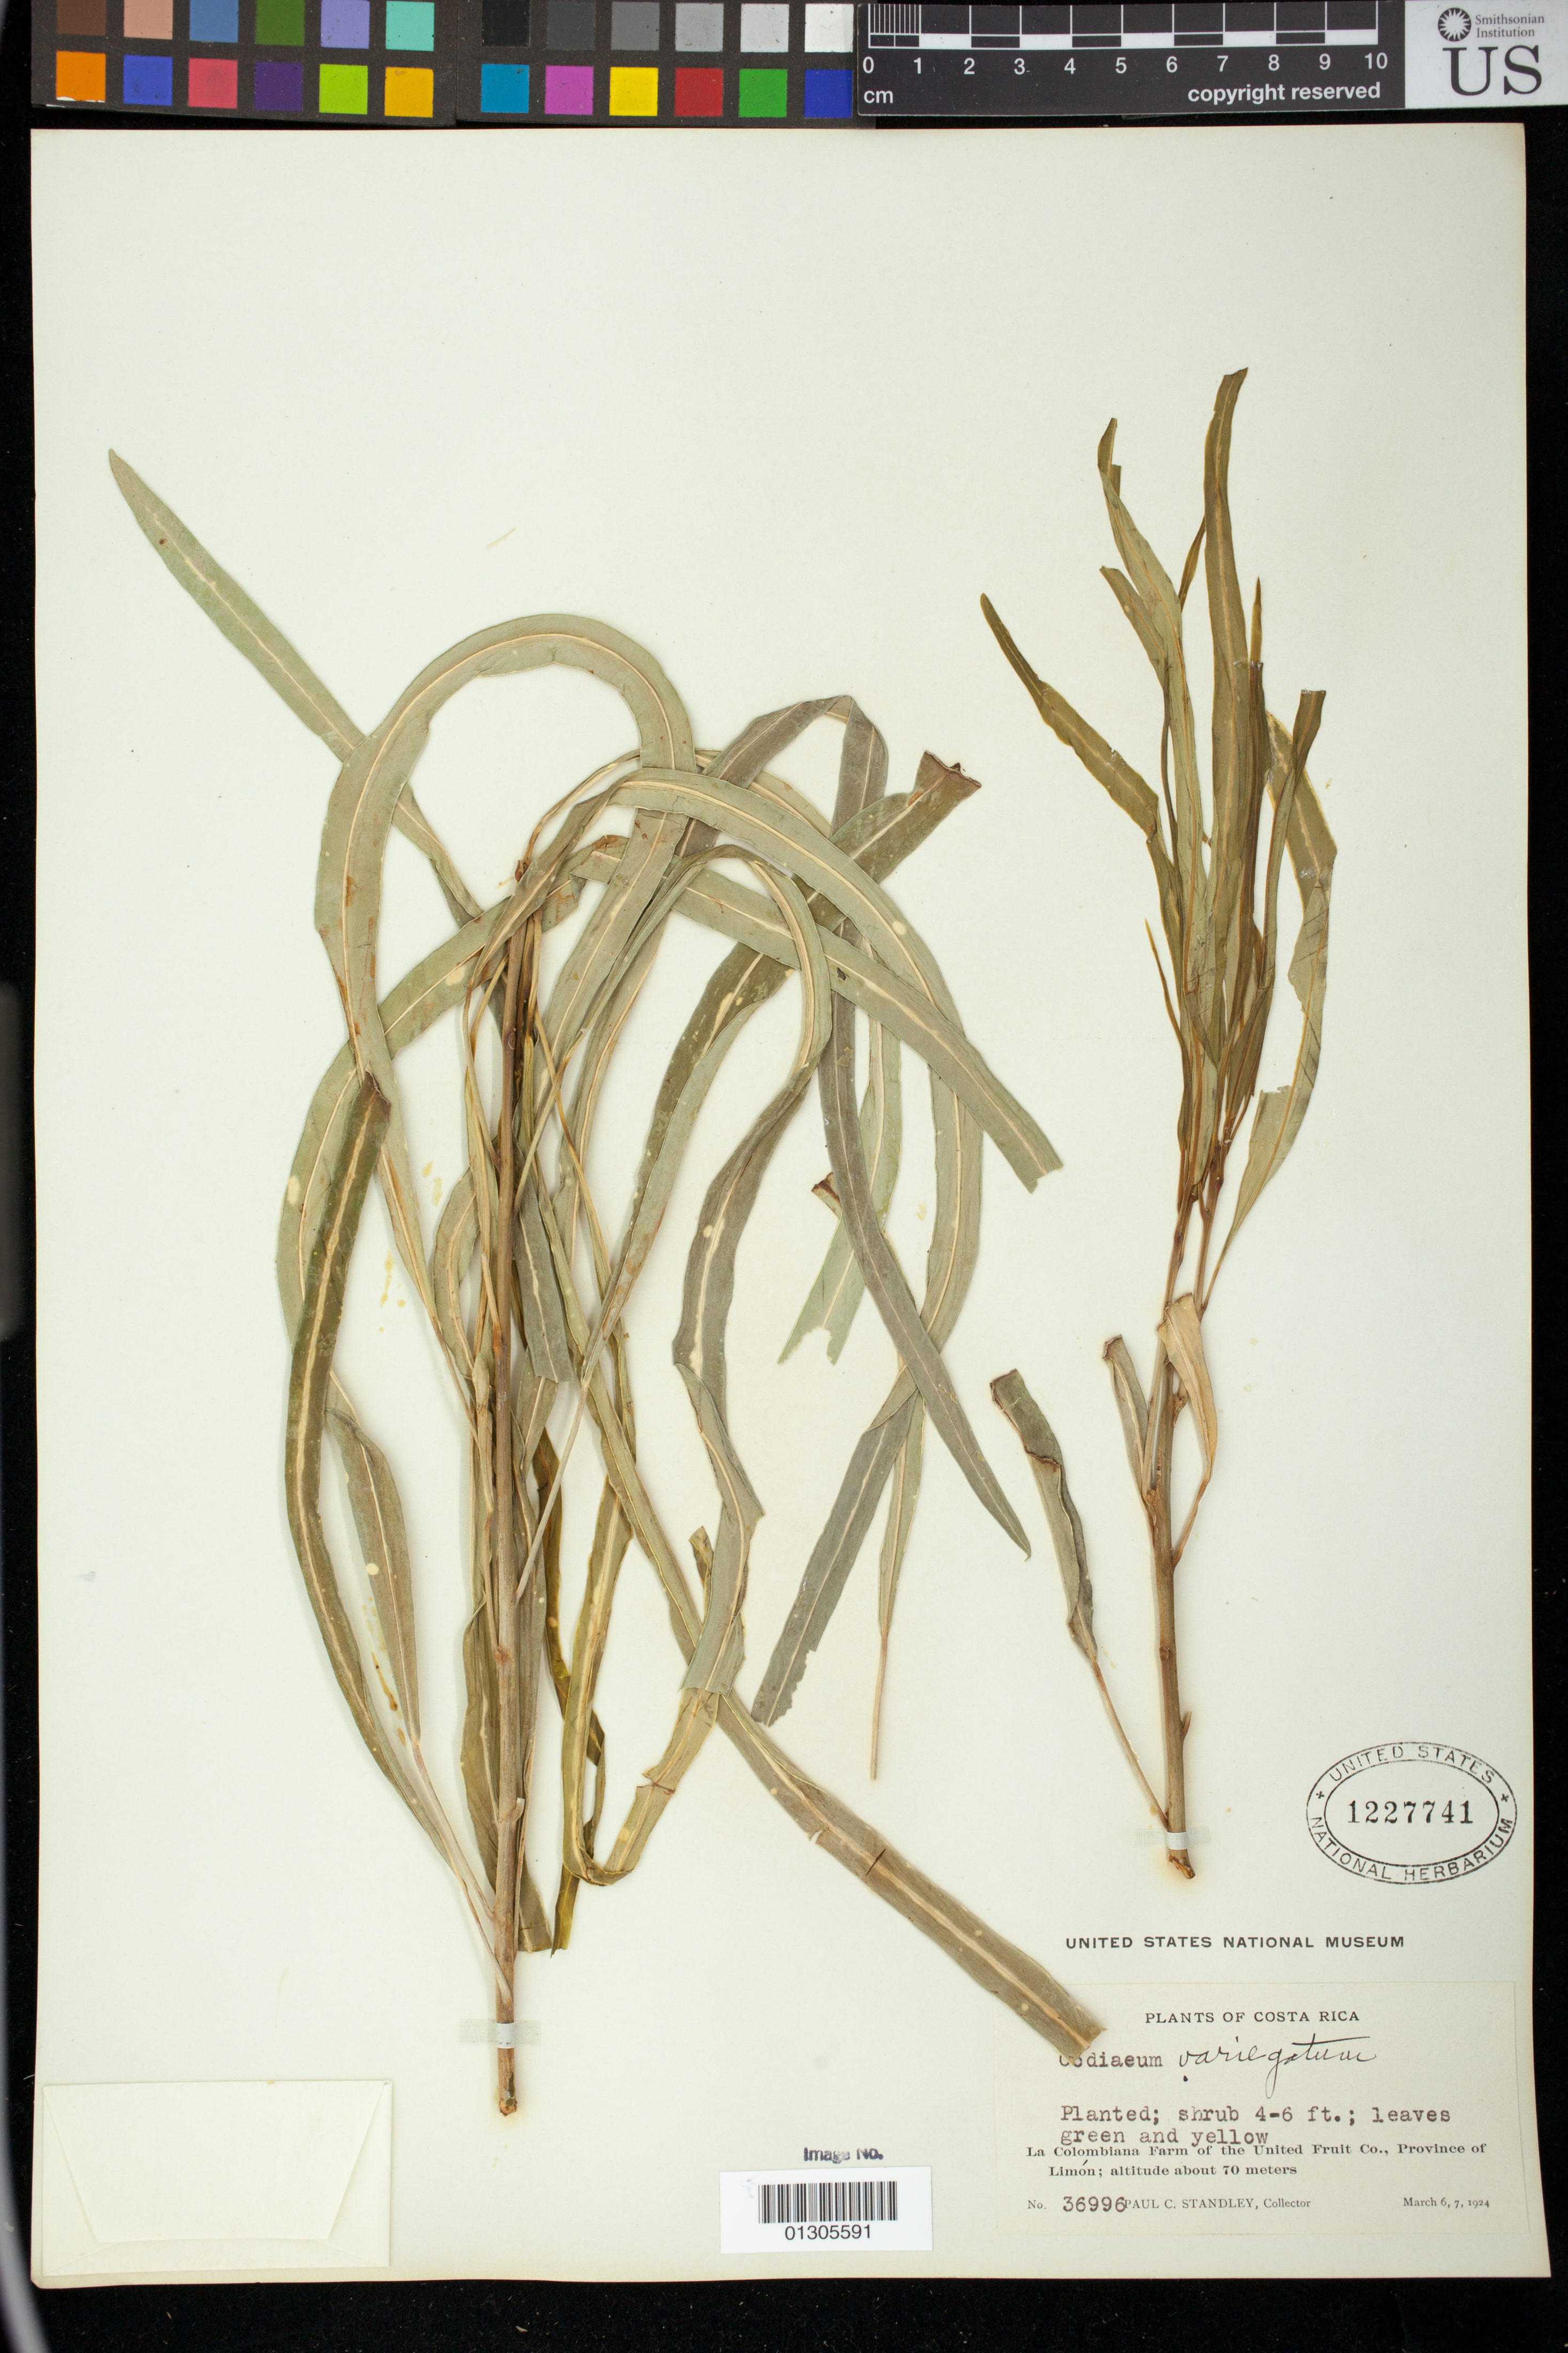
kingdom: Plantae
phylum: Tracheophyta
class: Magnoliopsida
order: Malpighiales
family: Euphorbiaceae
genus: Codiaeum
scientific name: Codiaeum variegatum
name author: (L.) Rumph. ex A. Juss.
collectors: P. C. Standley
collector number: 36996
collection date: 1924-03-06,1924-03-07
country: Costa Rica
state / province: Limón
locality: La Columbiana Farm of the United Fruit Co.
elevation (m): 70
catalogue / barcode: US 1227741